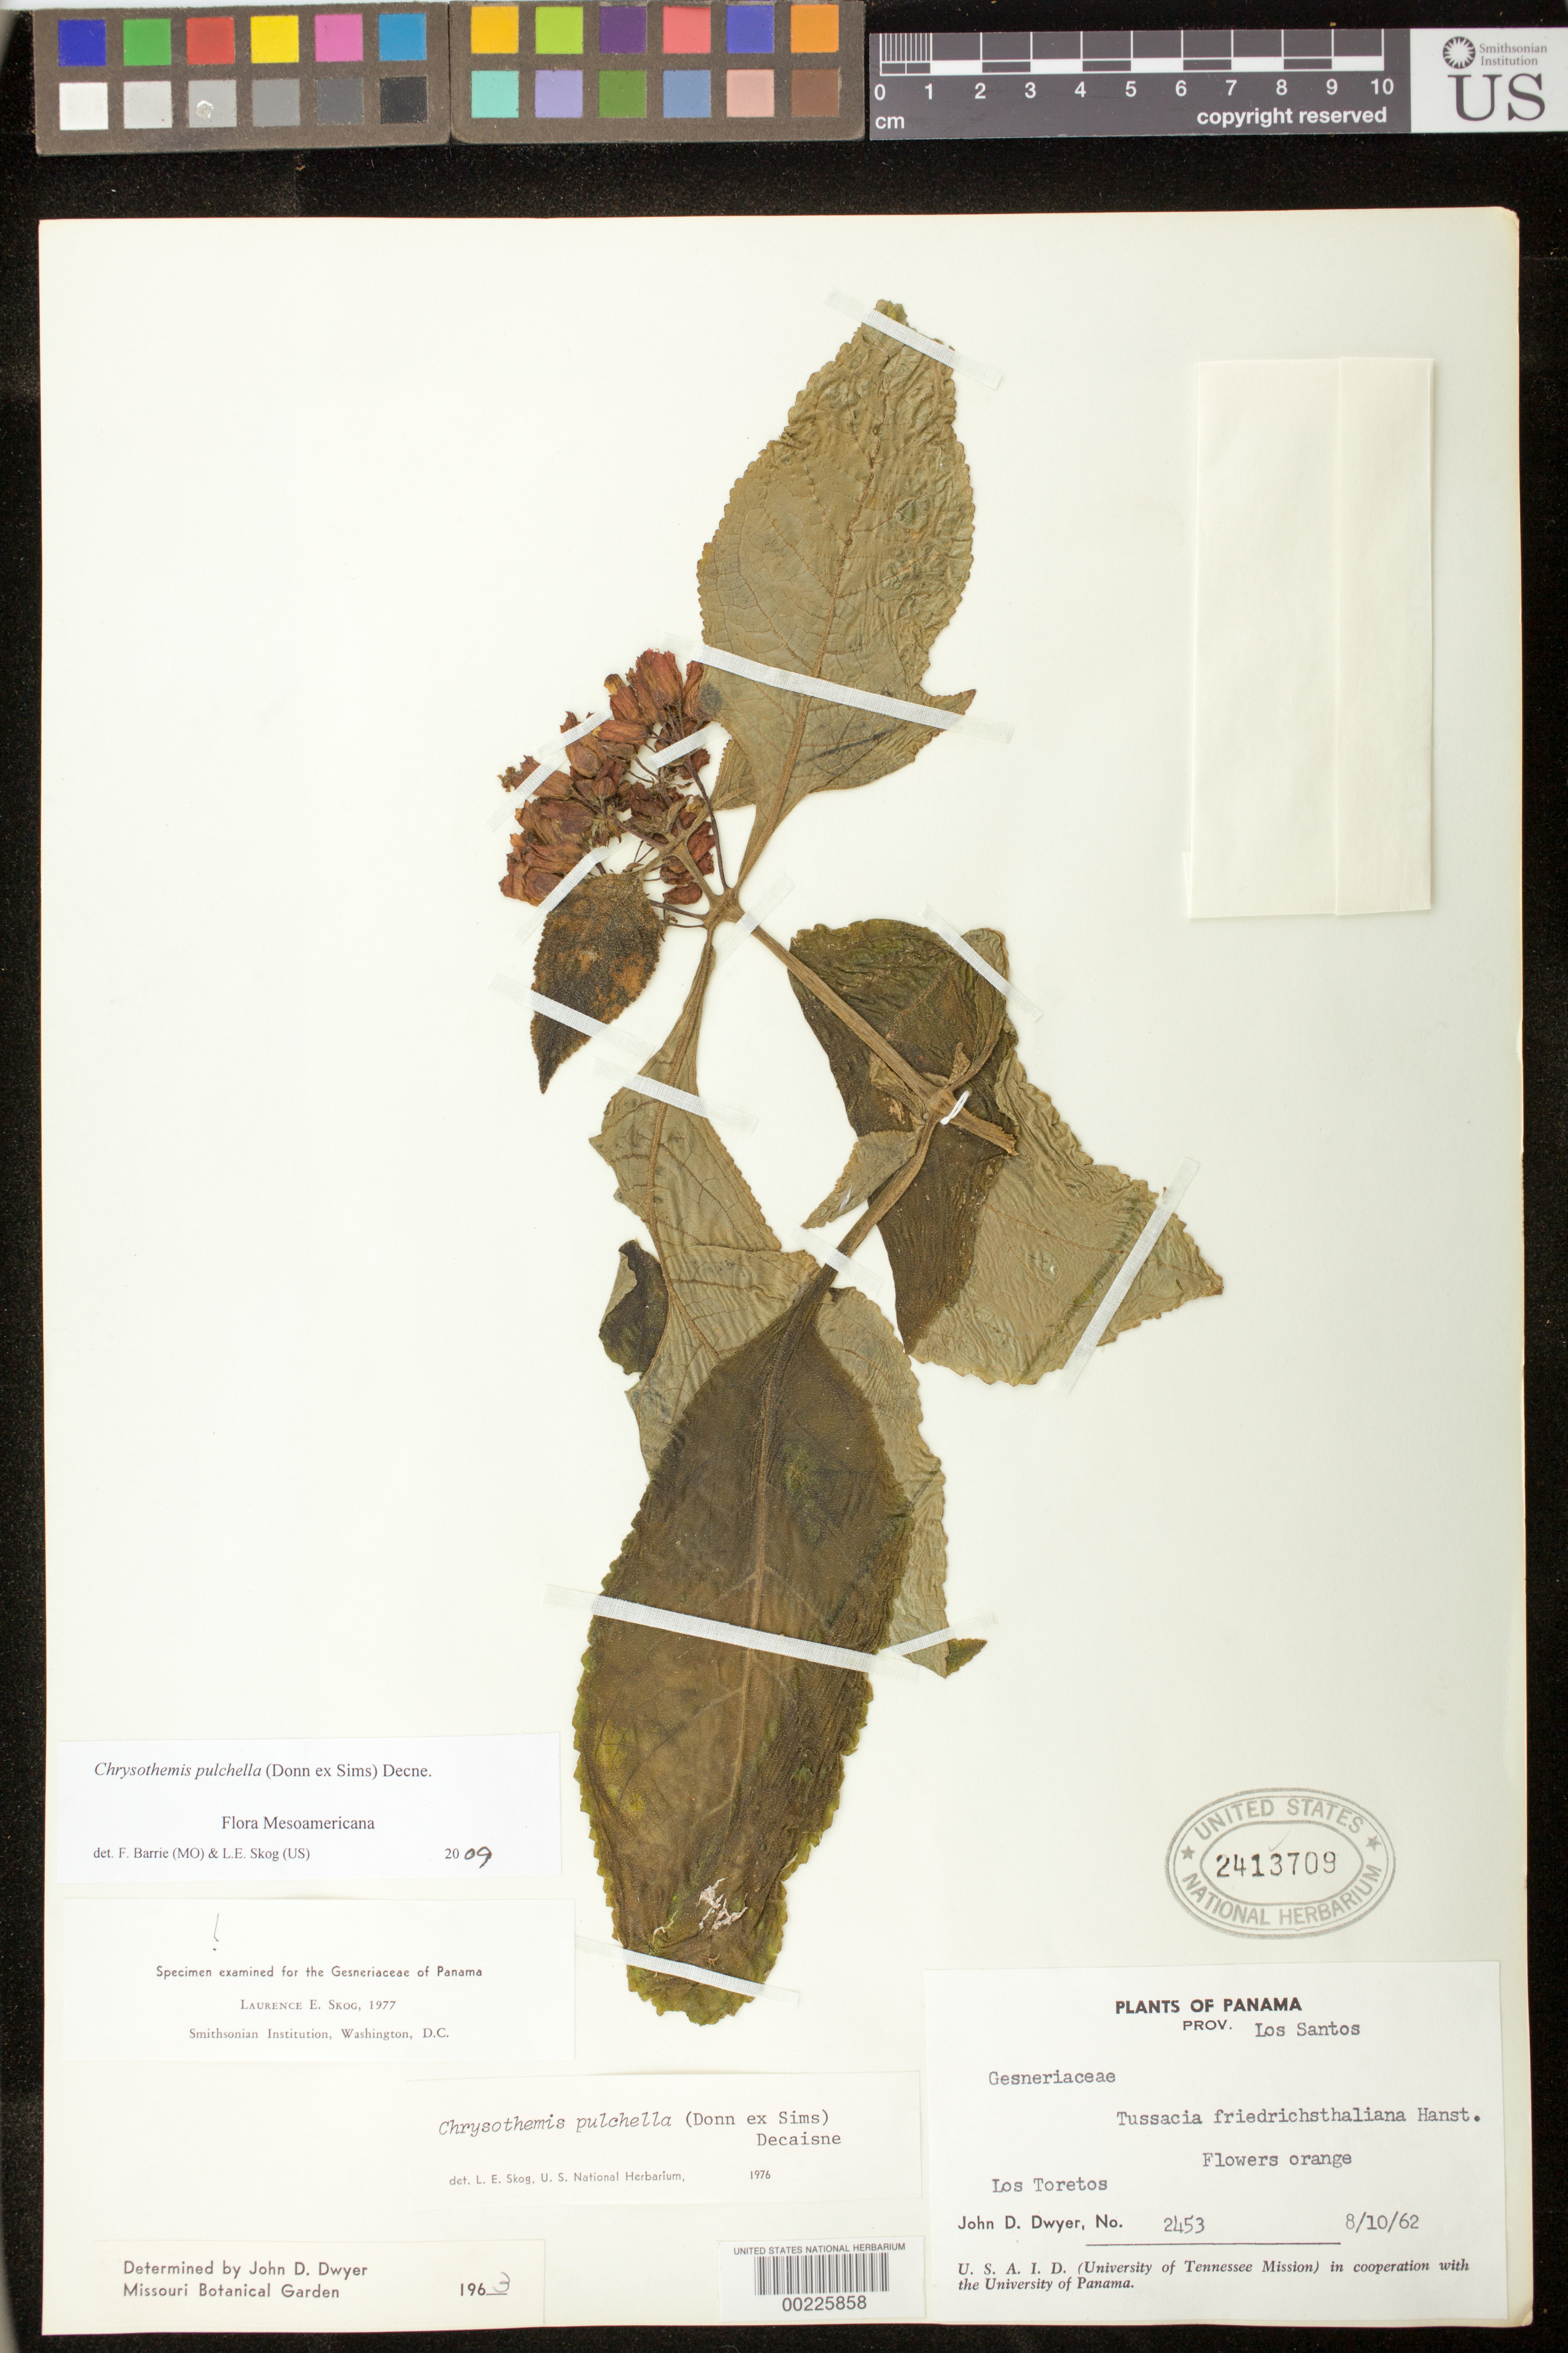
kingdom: Plantae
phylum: Tracheophyta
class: Magnoliopsida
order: Lamiales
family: Gesneriaceae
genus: Chrysothemis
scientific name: Chrysothemis pulchella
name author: (Donn ex Sims) Decne.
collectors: J. D. Dwyer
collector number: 2453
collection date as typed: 10 Aug 1962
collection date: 1962-08-10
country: Panama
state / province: Los Santos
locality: Los Toretos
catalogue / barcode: US 2413709